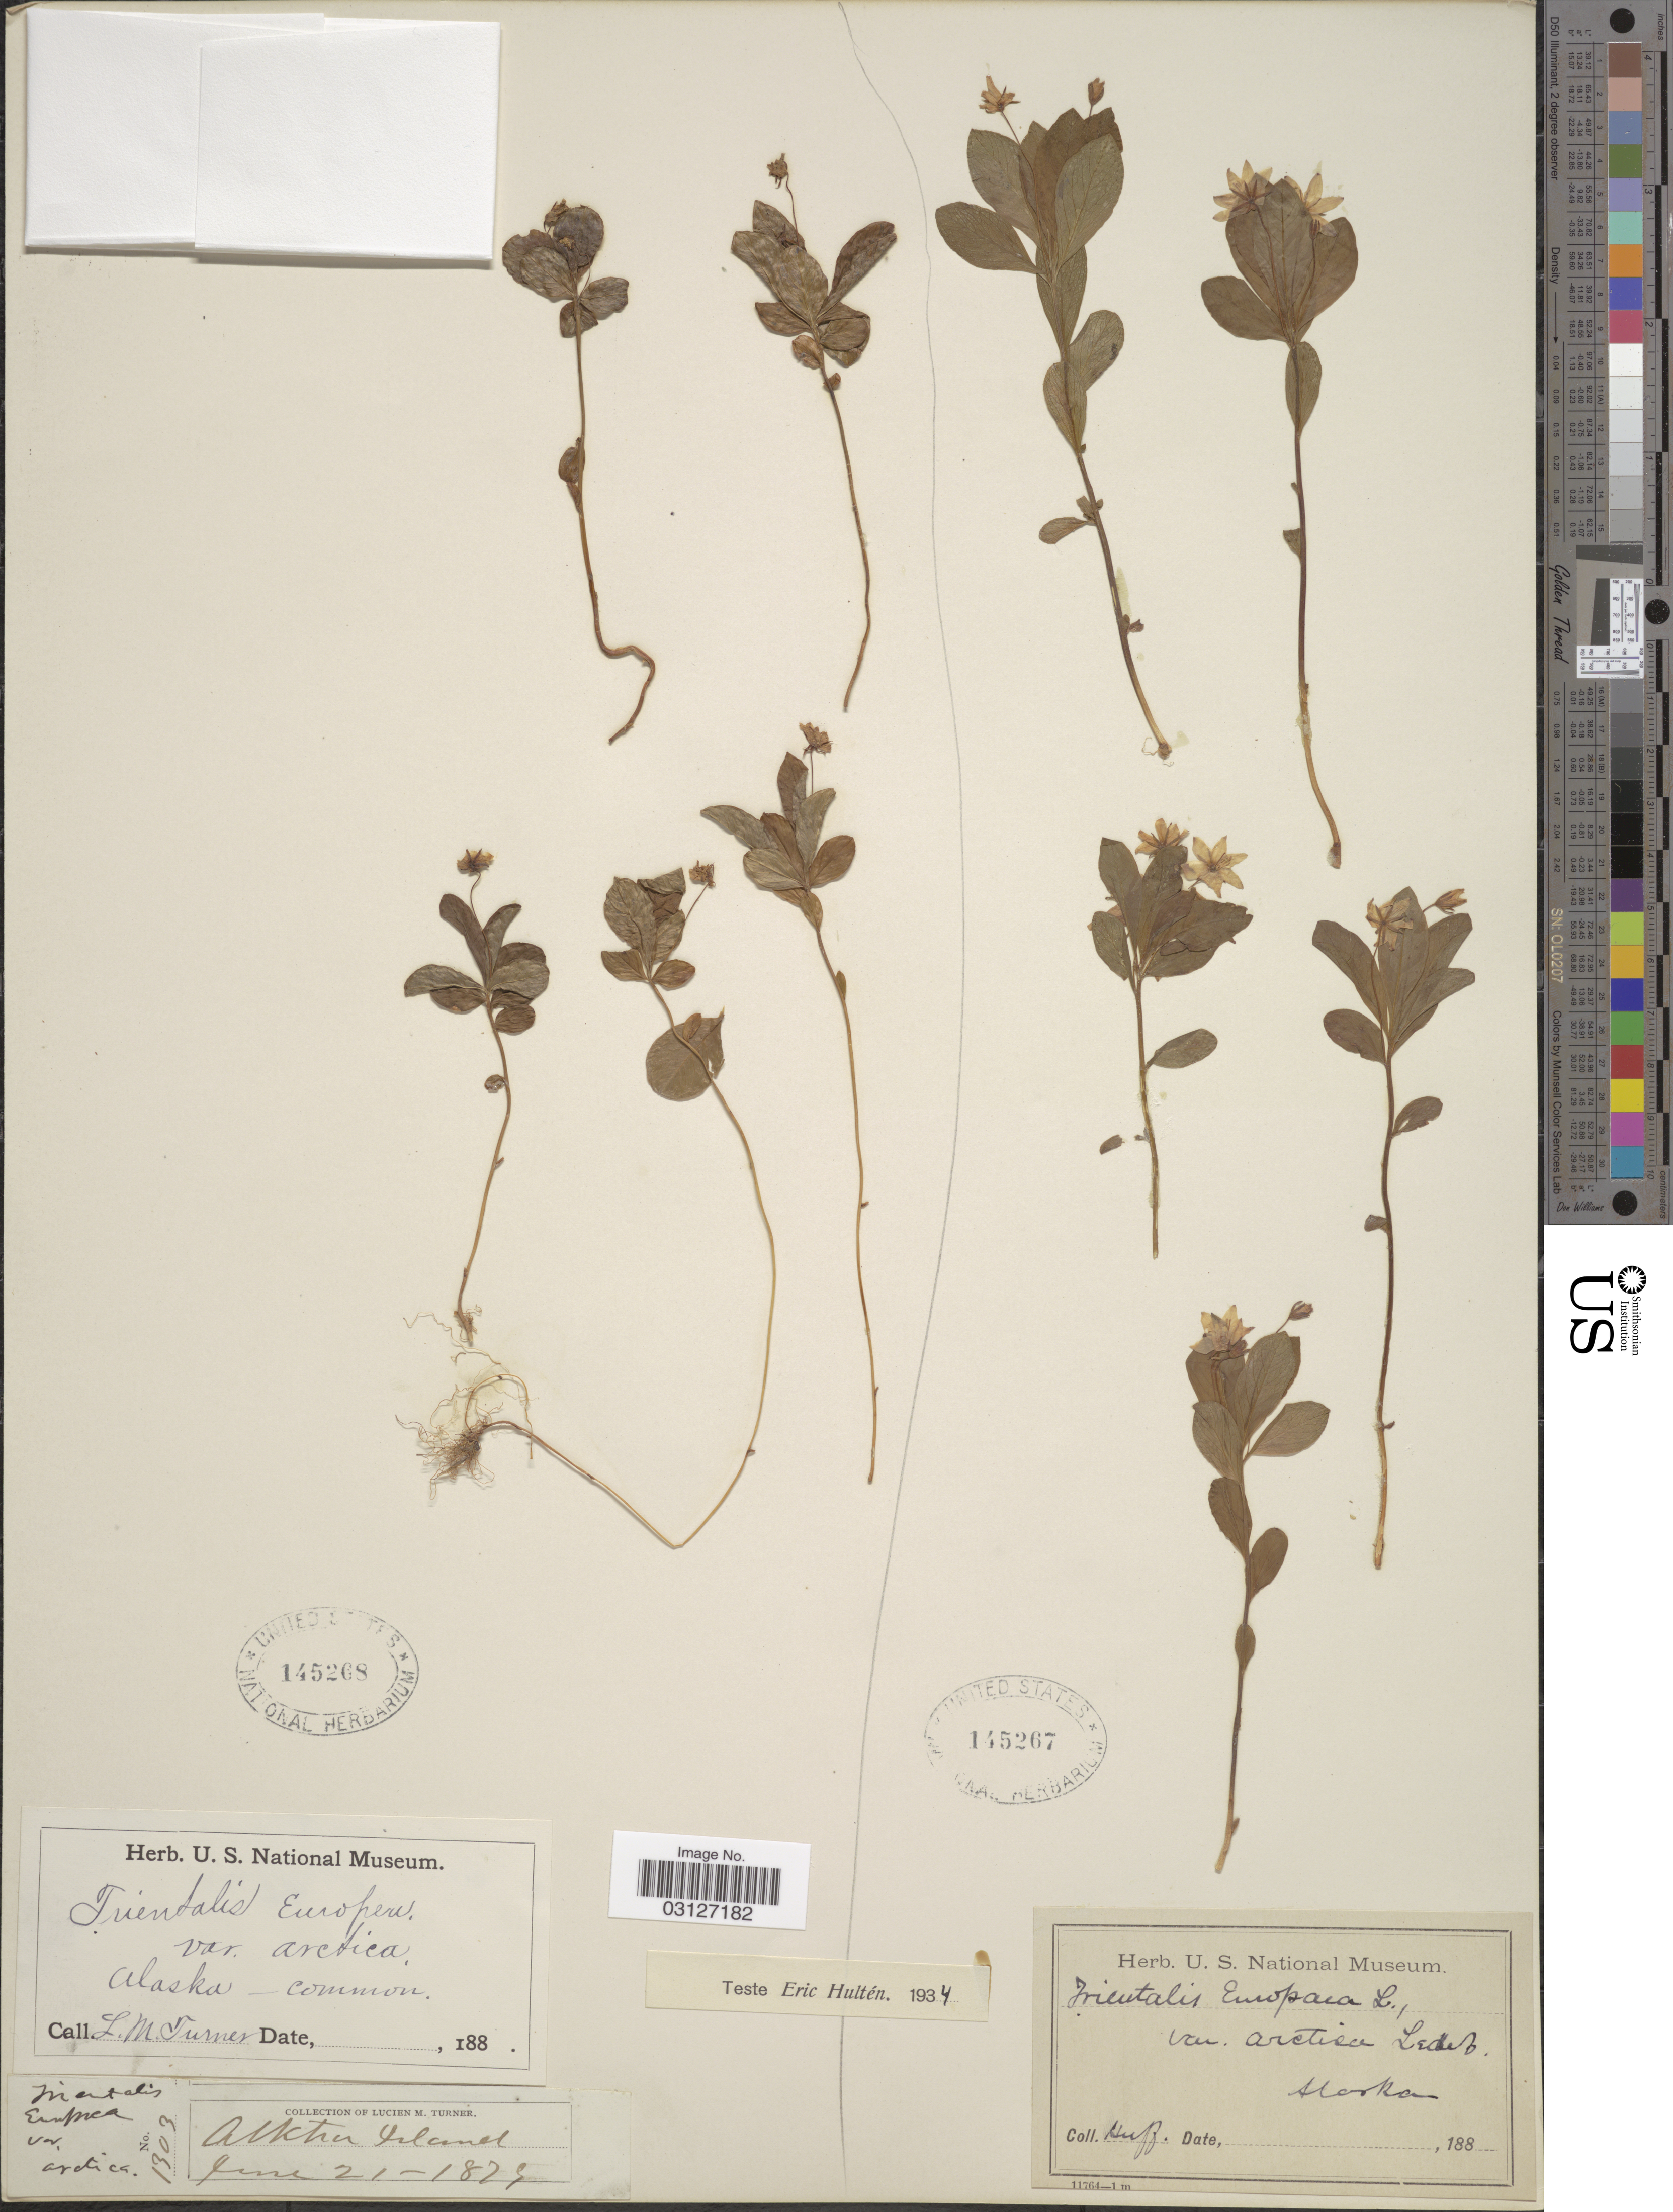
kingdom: Plantae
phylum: Tracheophyta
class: Magnoliopsida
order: Ericales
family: Primulaceae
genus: Trientalis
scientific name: Trientalis europaea subsp. arctica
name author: (Fisch. ex Hook.) Hultén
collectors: -. Huff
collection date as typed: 188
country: United States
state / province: Alaska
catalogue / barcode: US 145267-2